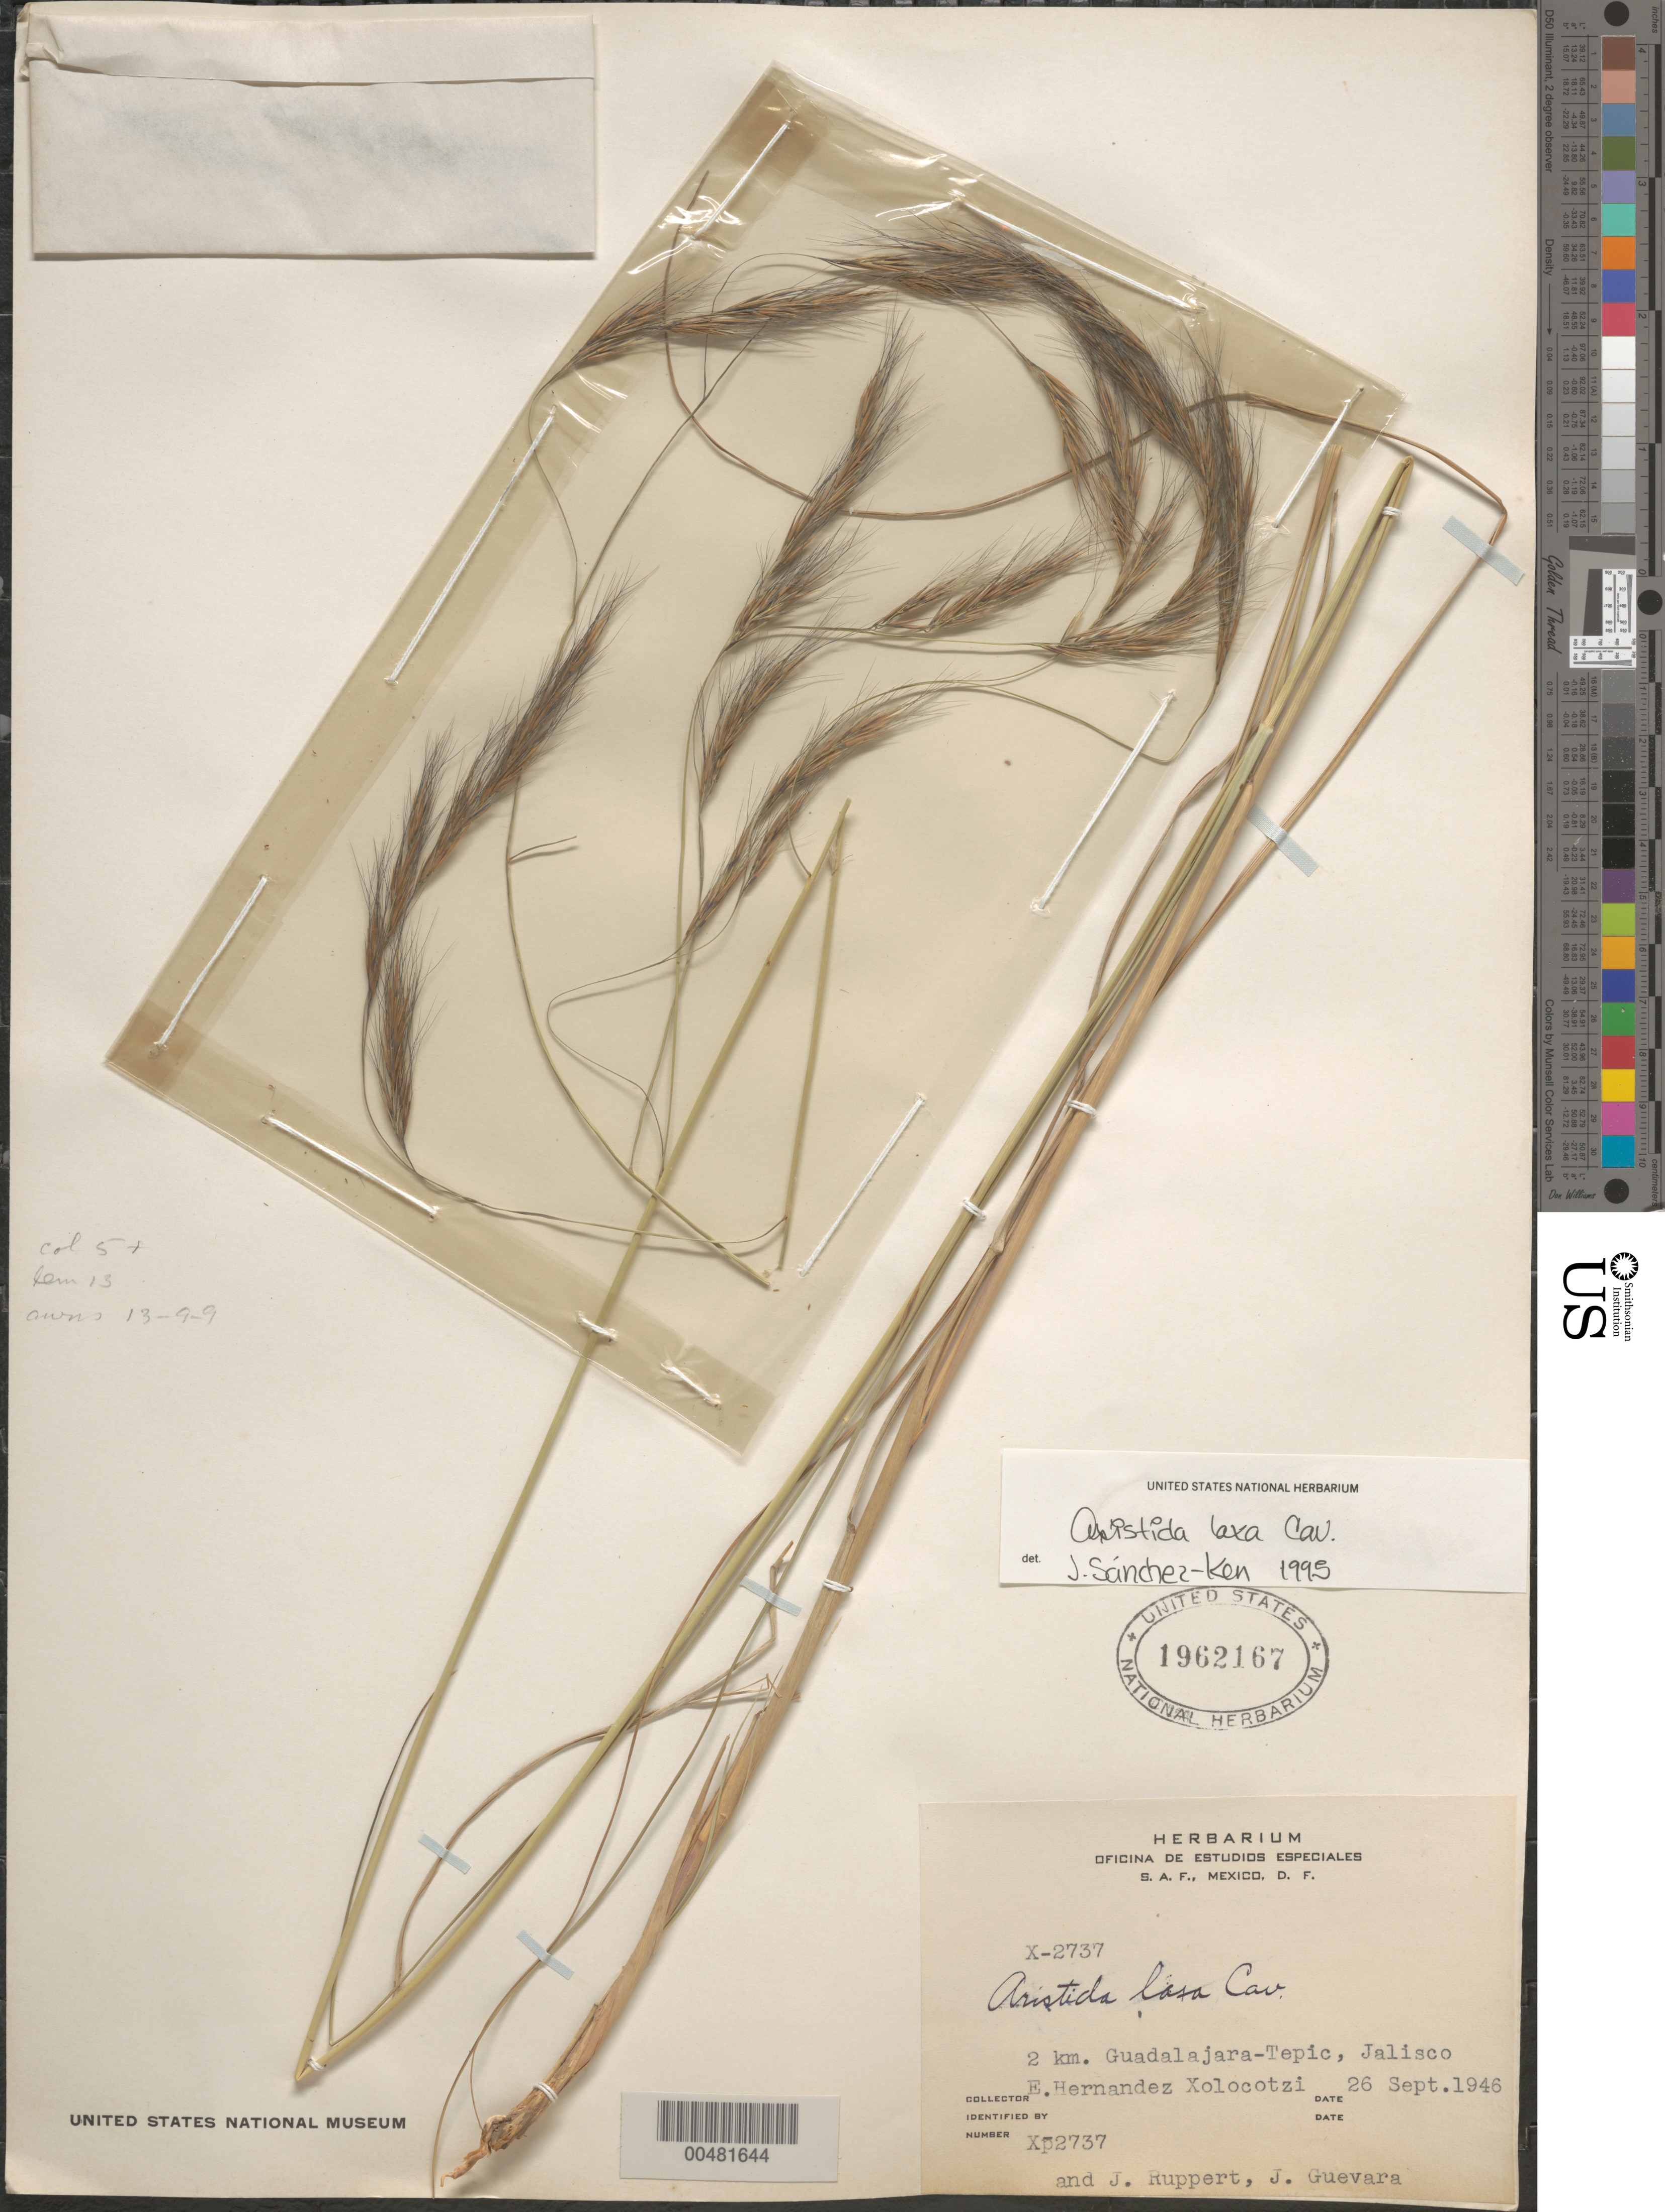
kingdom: Plantae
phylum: Tracheophyta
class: Liliopsida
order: Poales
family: Poaceae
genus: Aristida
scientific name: Aristida laxa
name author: Cav.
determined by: Sánchez-Ken, J. G.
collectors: E. I. Hernández-X., J. Ruppert & J. Guevara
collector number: X-2737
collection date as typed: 26 Sep 1946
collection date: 1946-09-26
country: Mexico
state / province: Jalisco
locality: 2 km Guadalajara - Tepic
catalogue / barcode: US 1962167